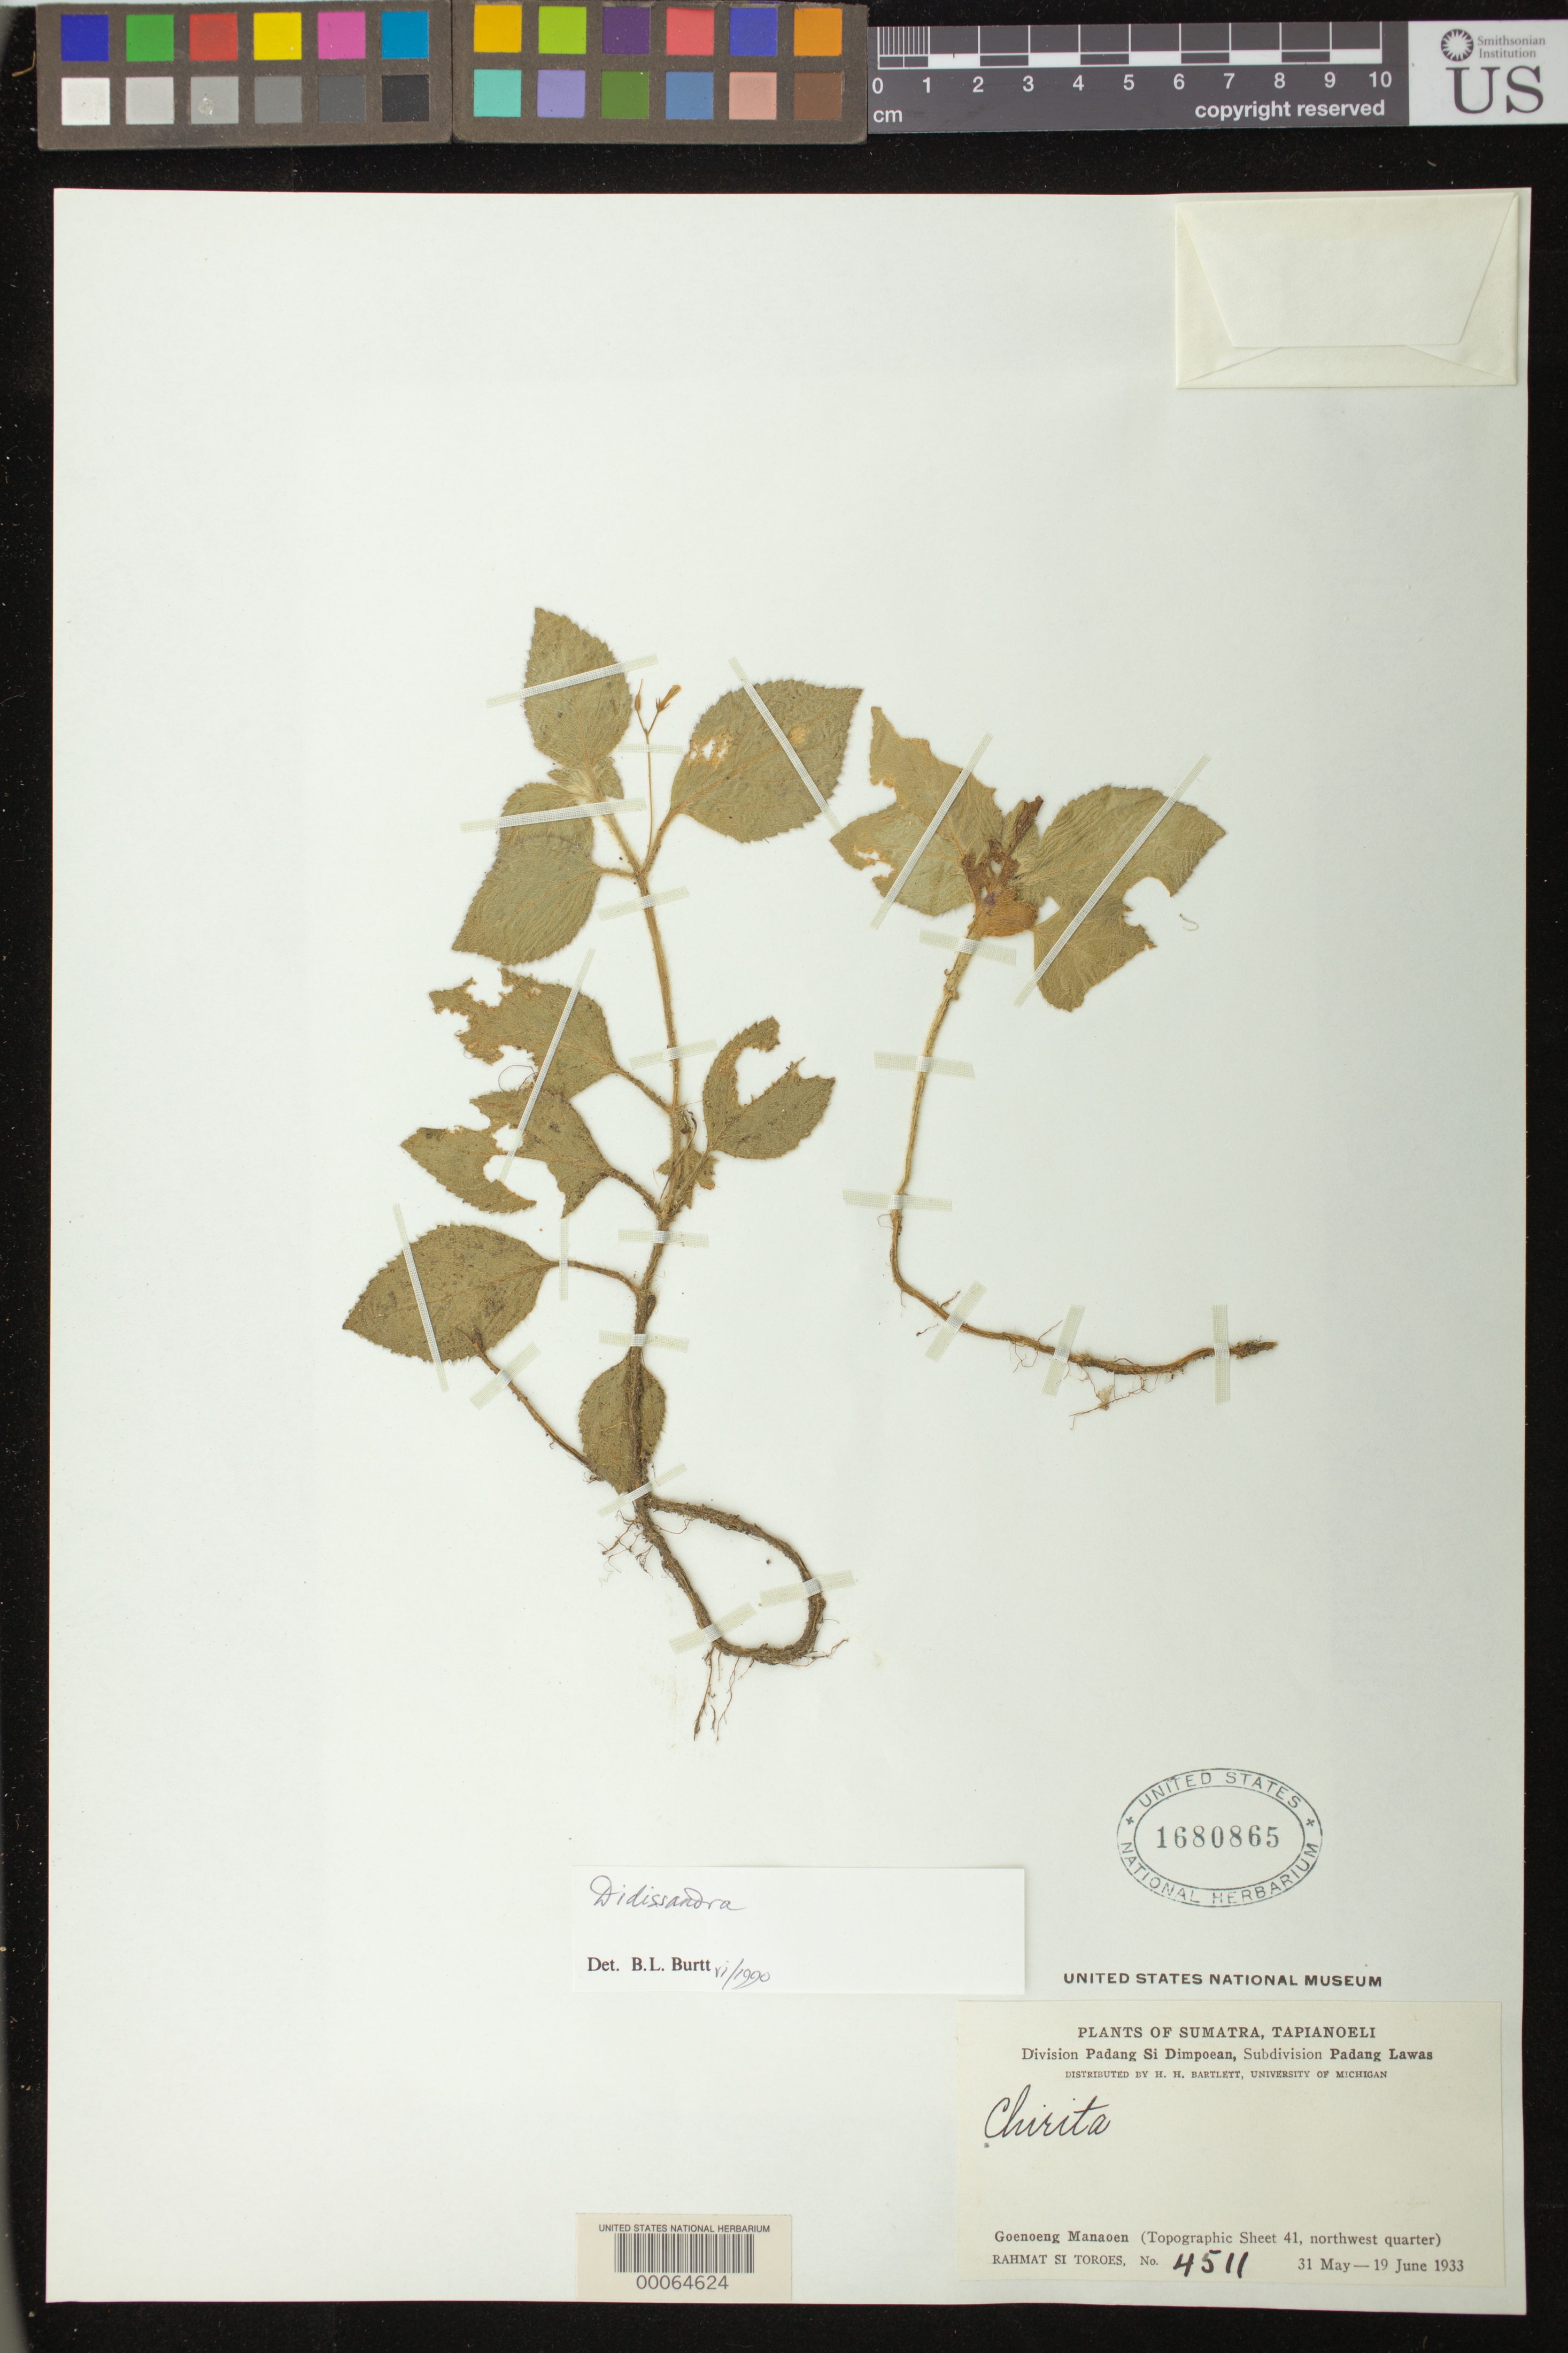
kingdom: Plantae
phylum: Tracheophyta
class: Magnoliopsida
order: Lamiales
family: Gesneriaceae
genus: Didissandra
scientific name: Didissandra sp.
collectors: Rahmat Si Boeea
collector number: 4511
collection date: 1933-05-31/1933-06-19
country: Indonesia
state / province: Sumatra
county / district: Sumatera Utara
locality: Tapianoeli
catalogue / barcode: US 1680865